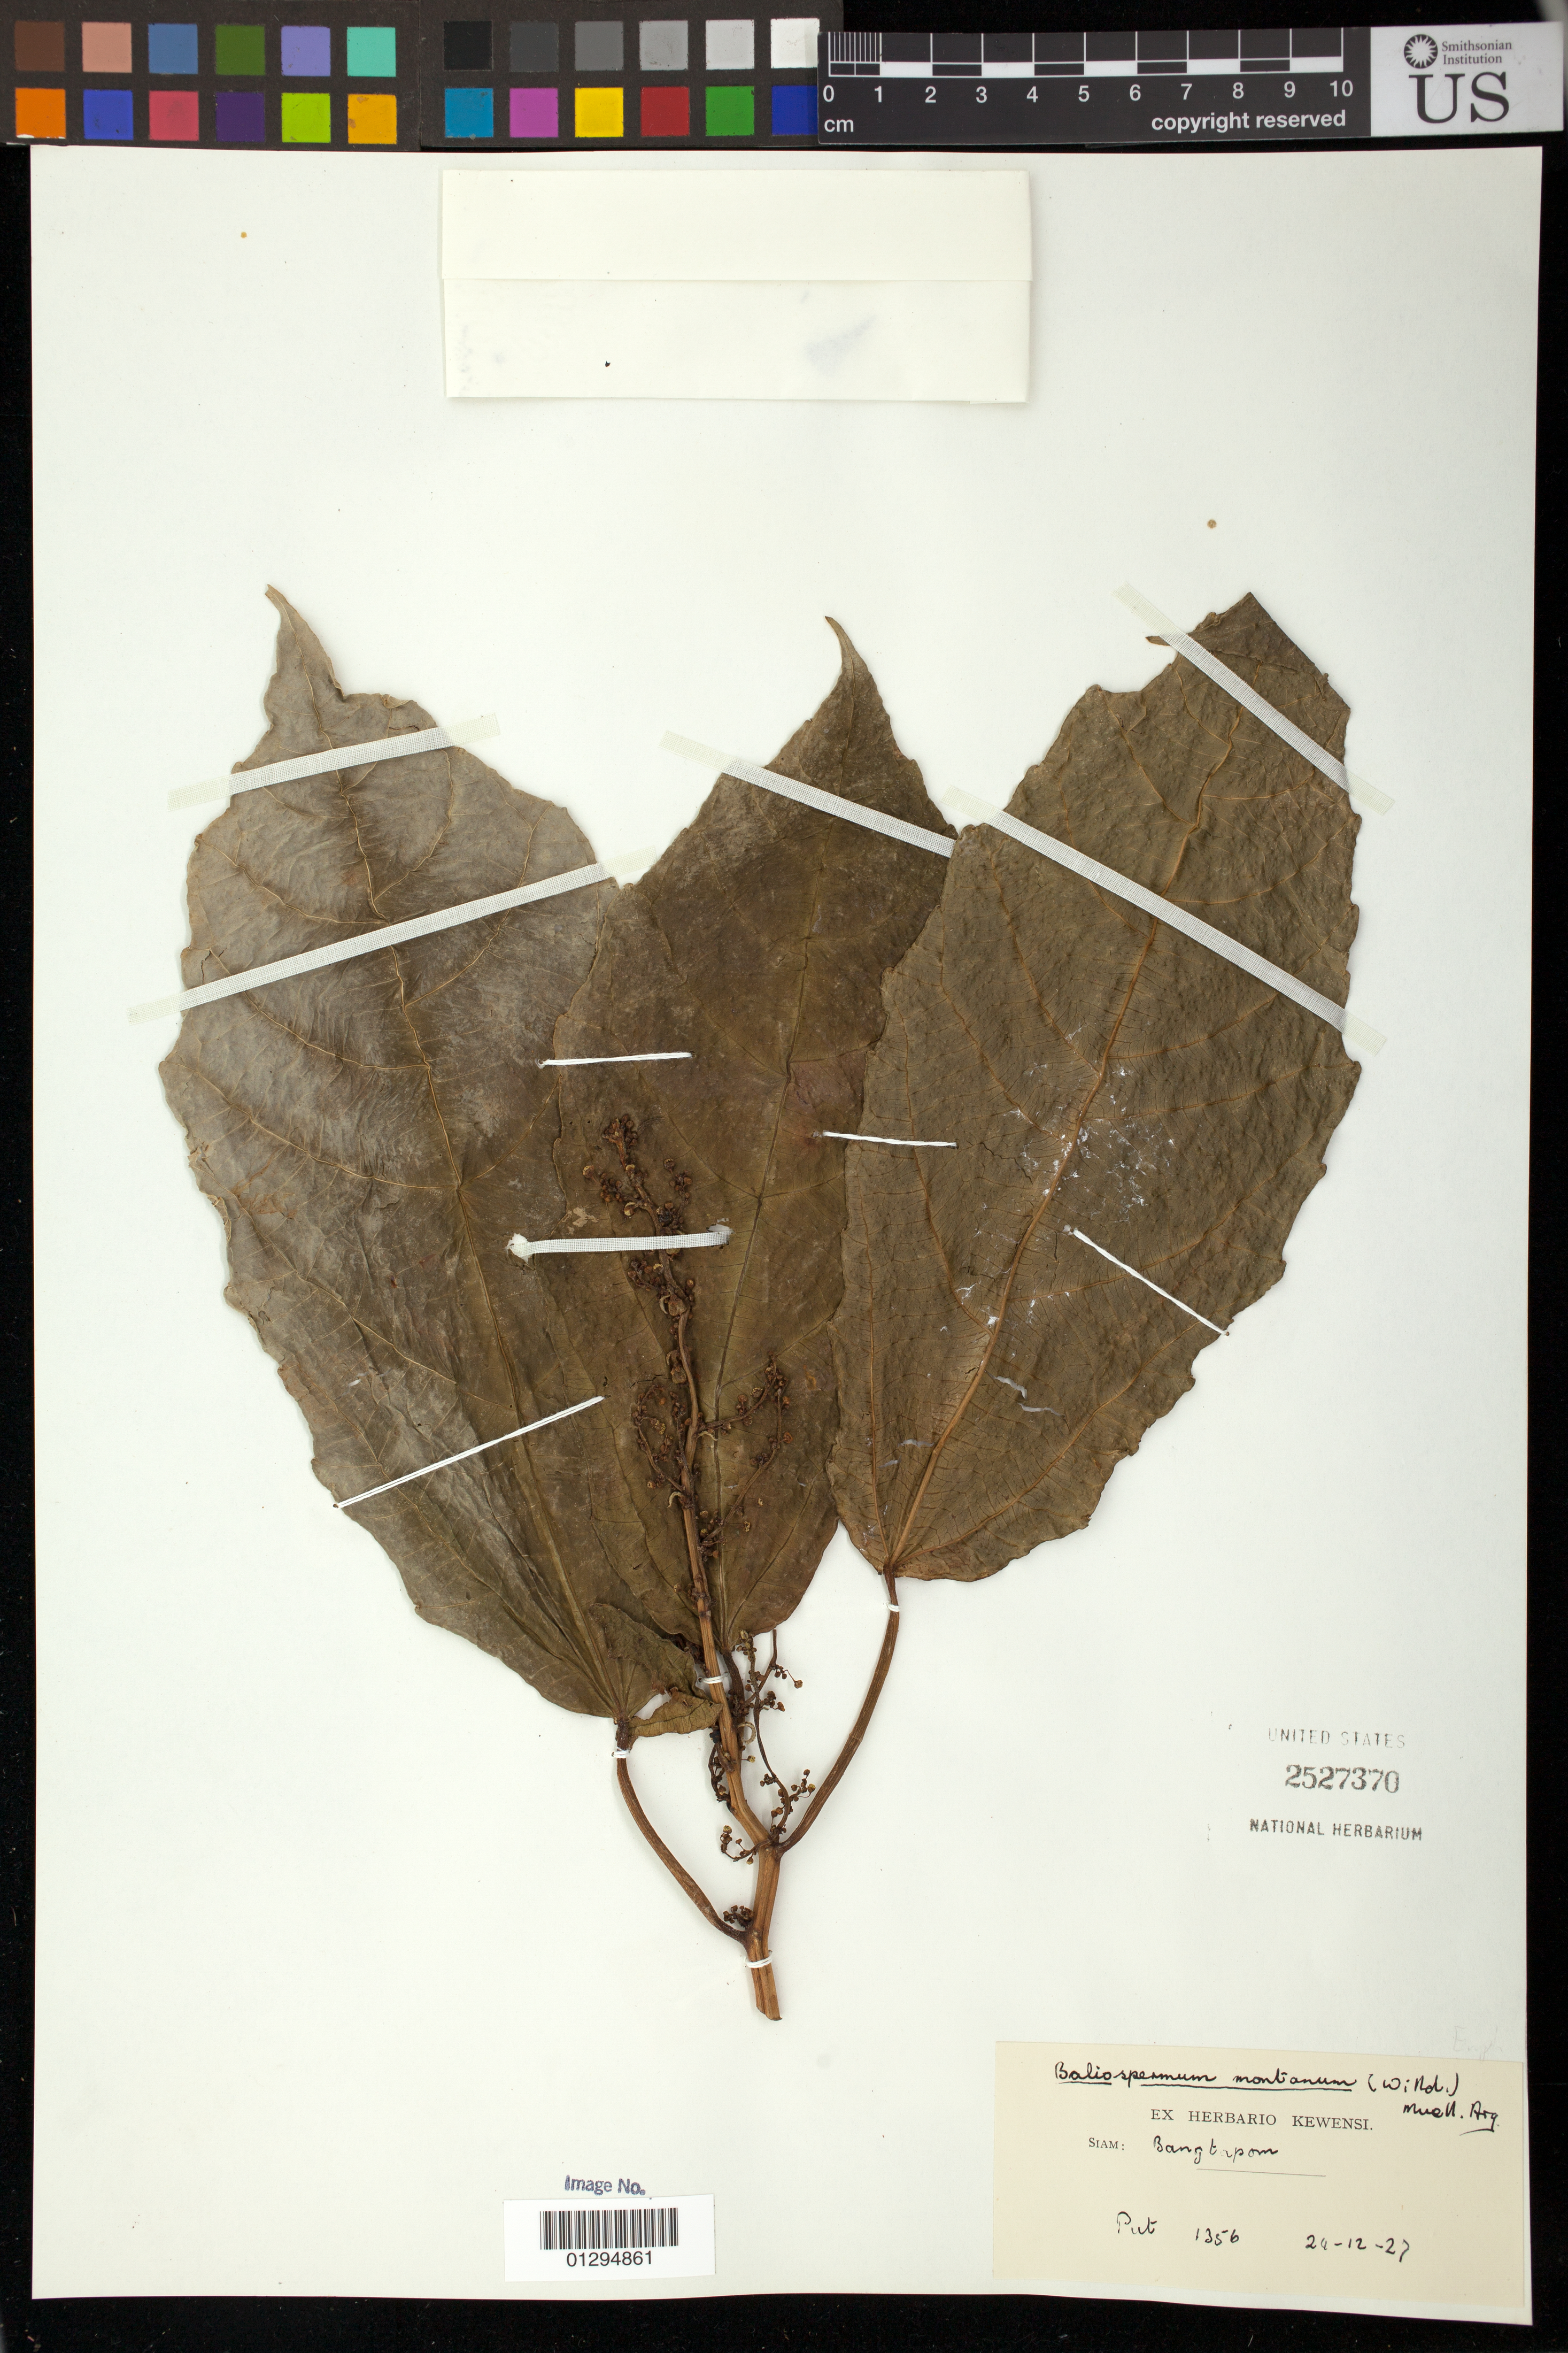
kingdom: Plantae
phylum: Tracheophyta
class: Magnoliopsida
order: Malpighiales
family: Euphorbiaceae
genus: Baliospermum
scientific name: Baliospermum montanum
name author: (Willd.) Müll. Arg.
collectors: -. Put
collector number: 1356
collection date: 1927-12-24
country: Thailand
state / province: Phra Nakhon Si Ayutthaya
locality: Ban Ta Pom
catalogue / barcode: US 2527370